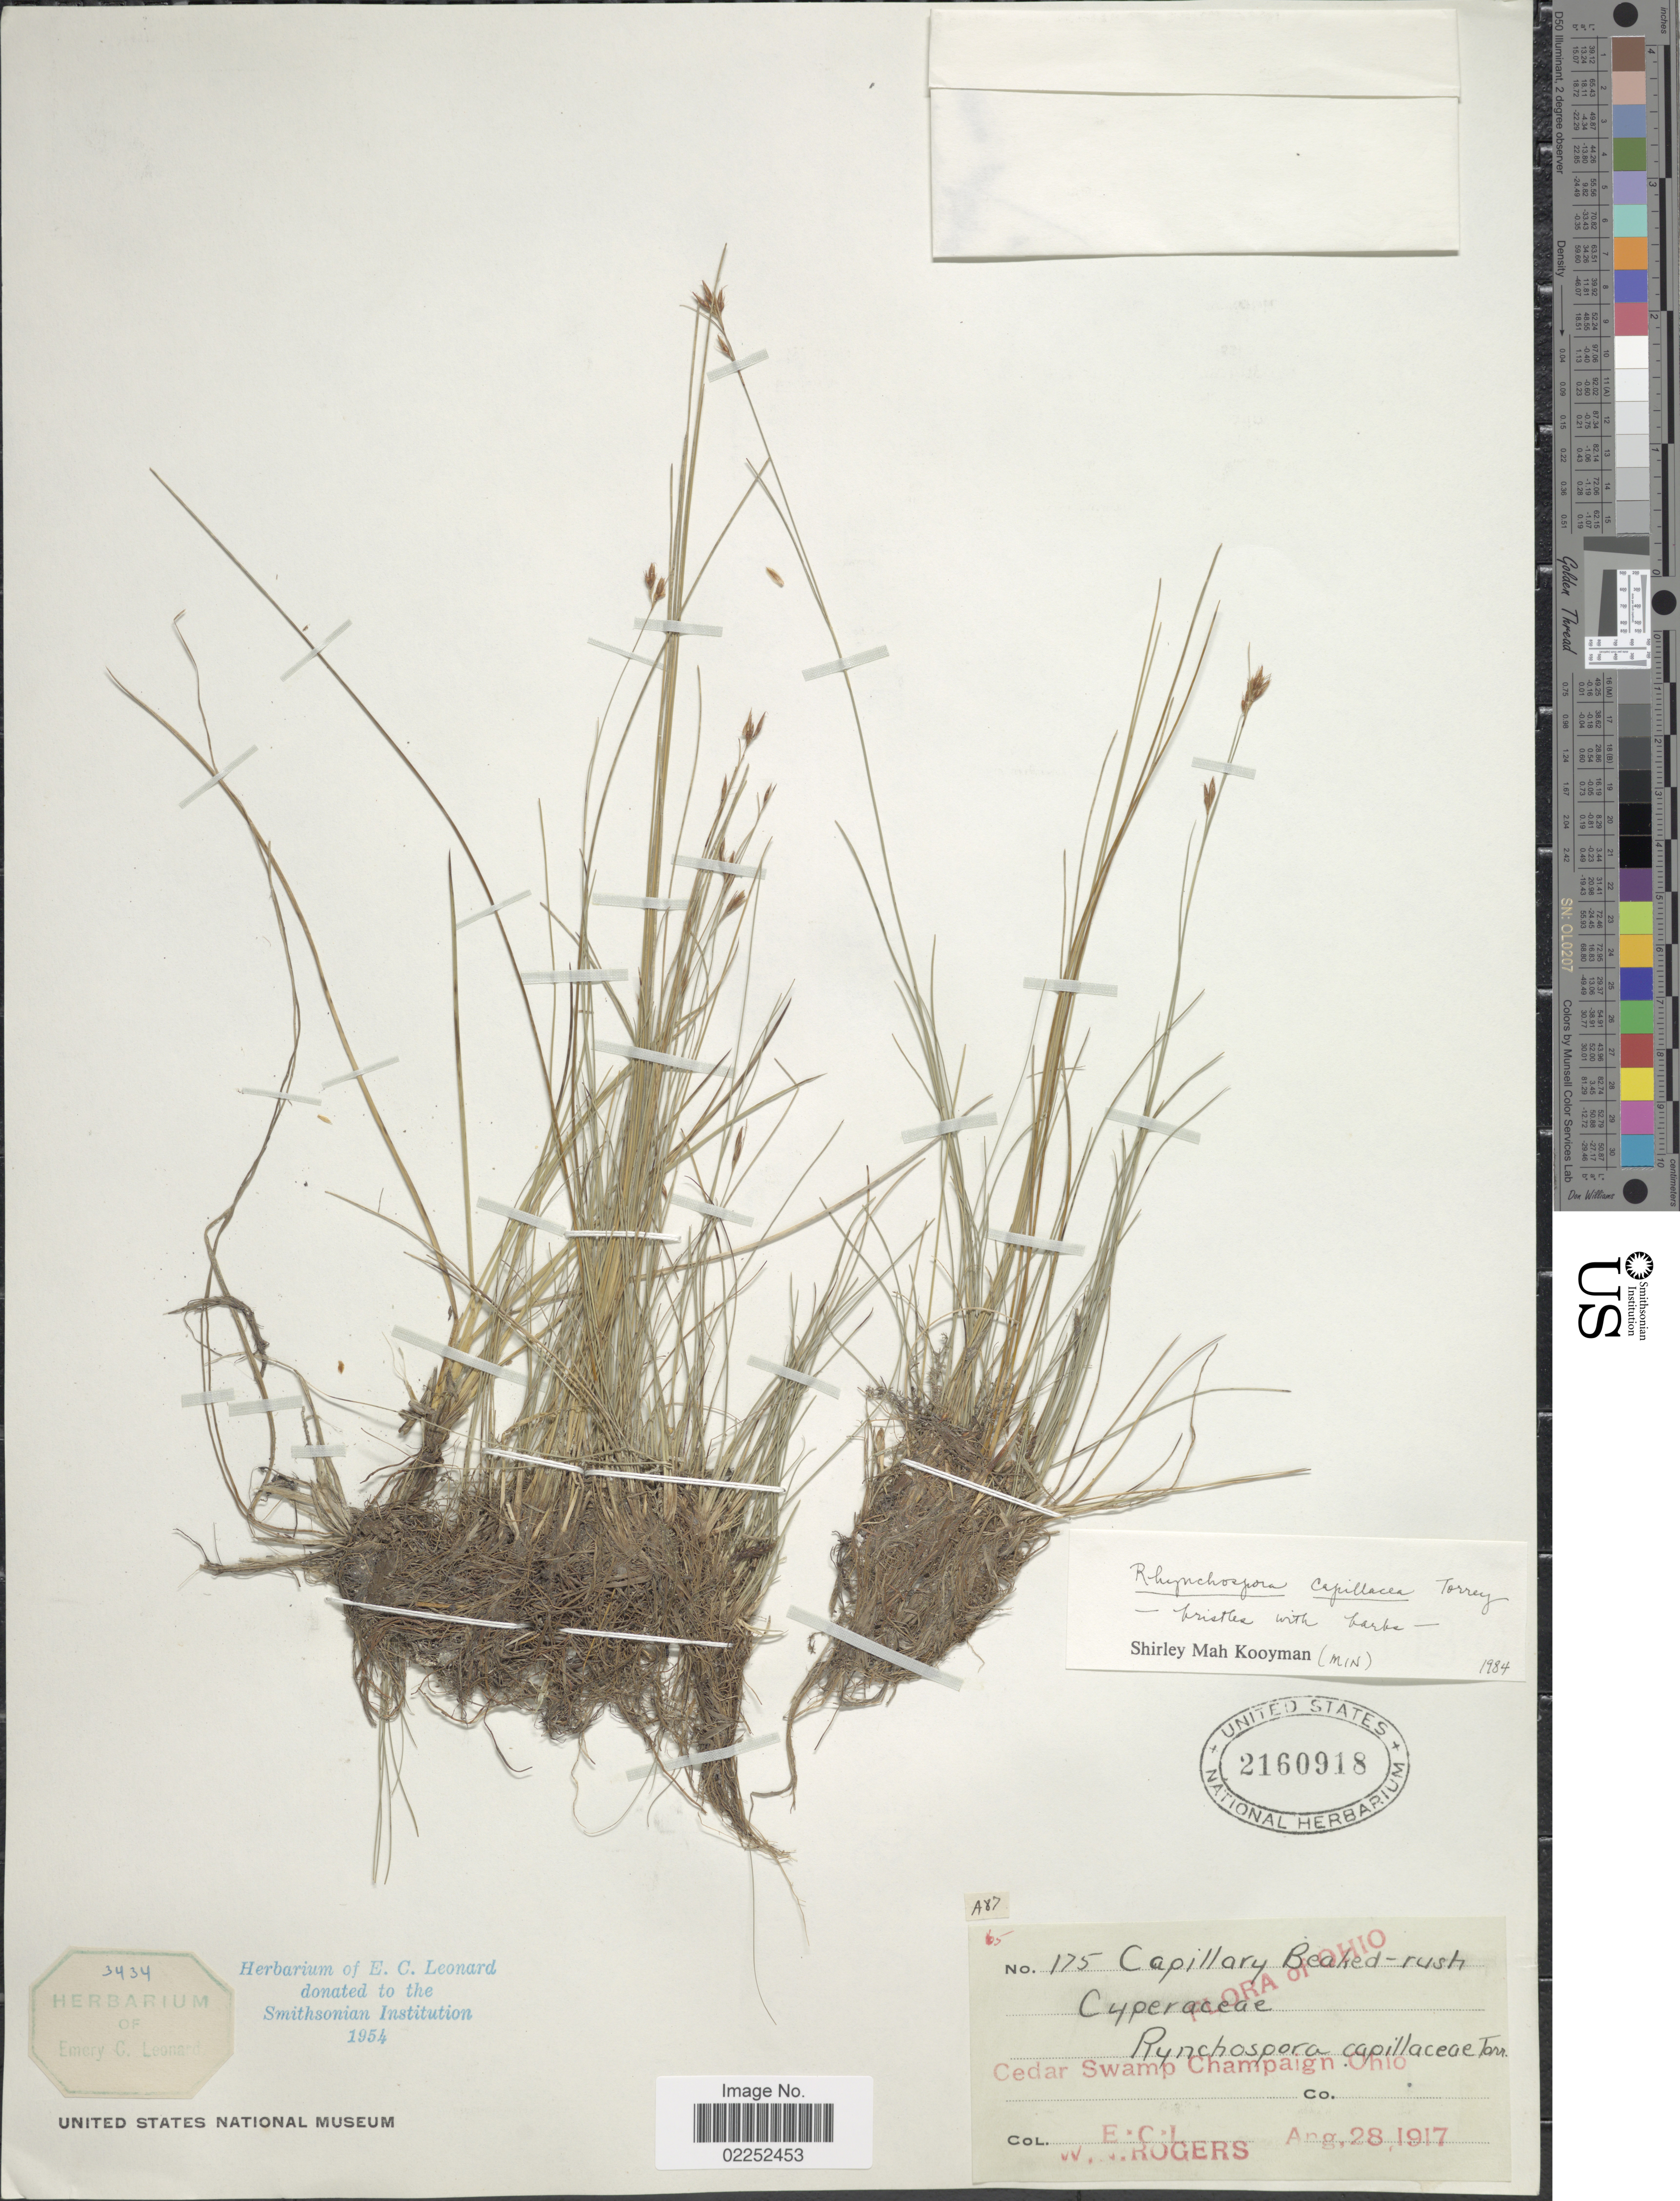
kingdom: Plantae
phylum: Tracheophyta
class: Liliopsida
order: Poales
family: Cyperaceae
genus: Rhynchospora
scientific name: Rhynchospora capillacea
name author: Torr.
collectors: E. C. Leonard & W. Rogers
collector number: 175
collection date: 1917-08-28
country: United States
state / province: Ohio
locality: Cedar Swamp Champaign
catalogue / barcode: US 2160918